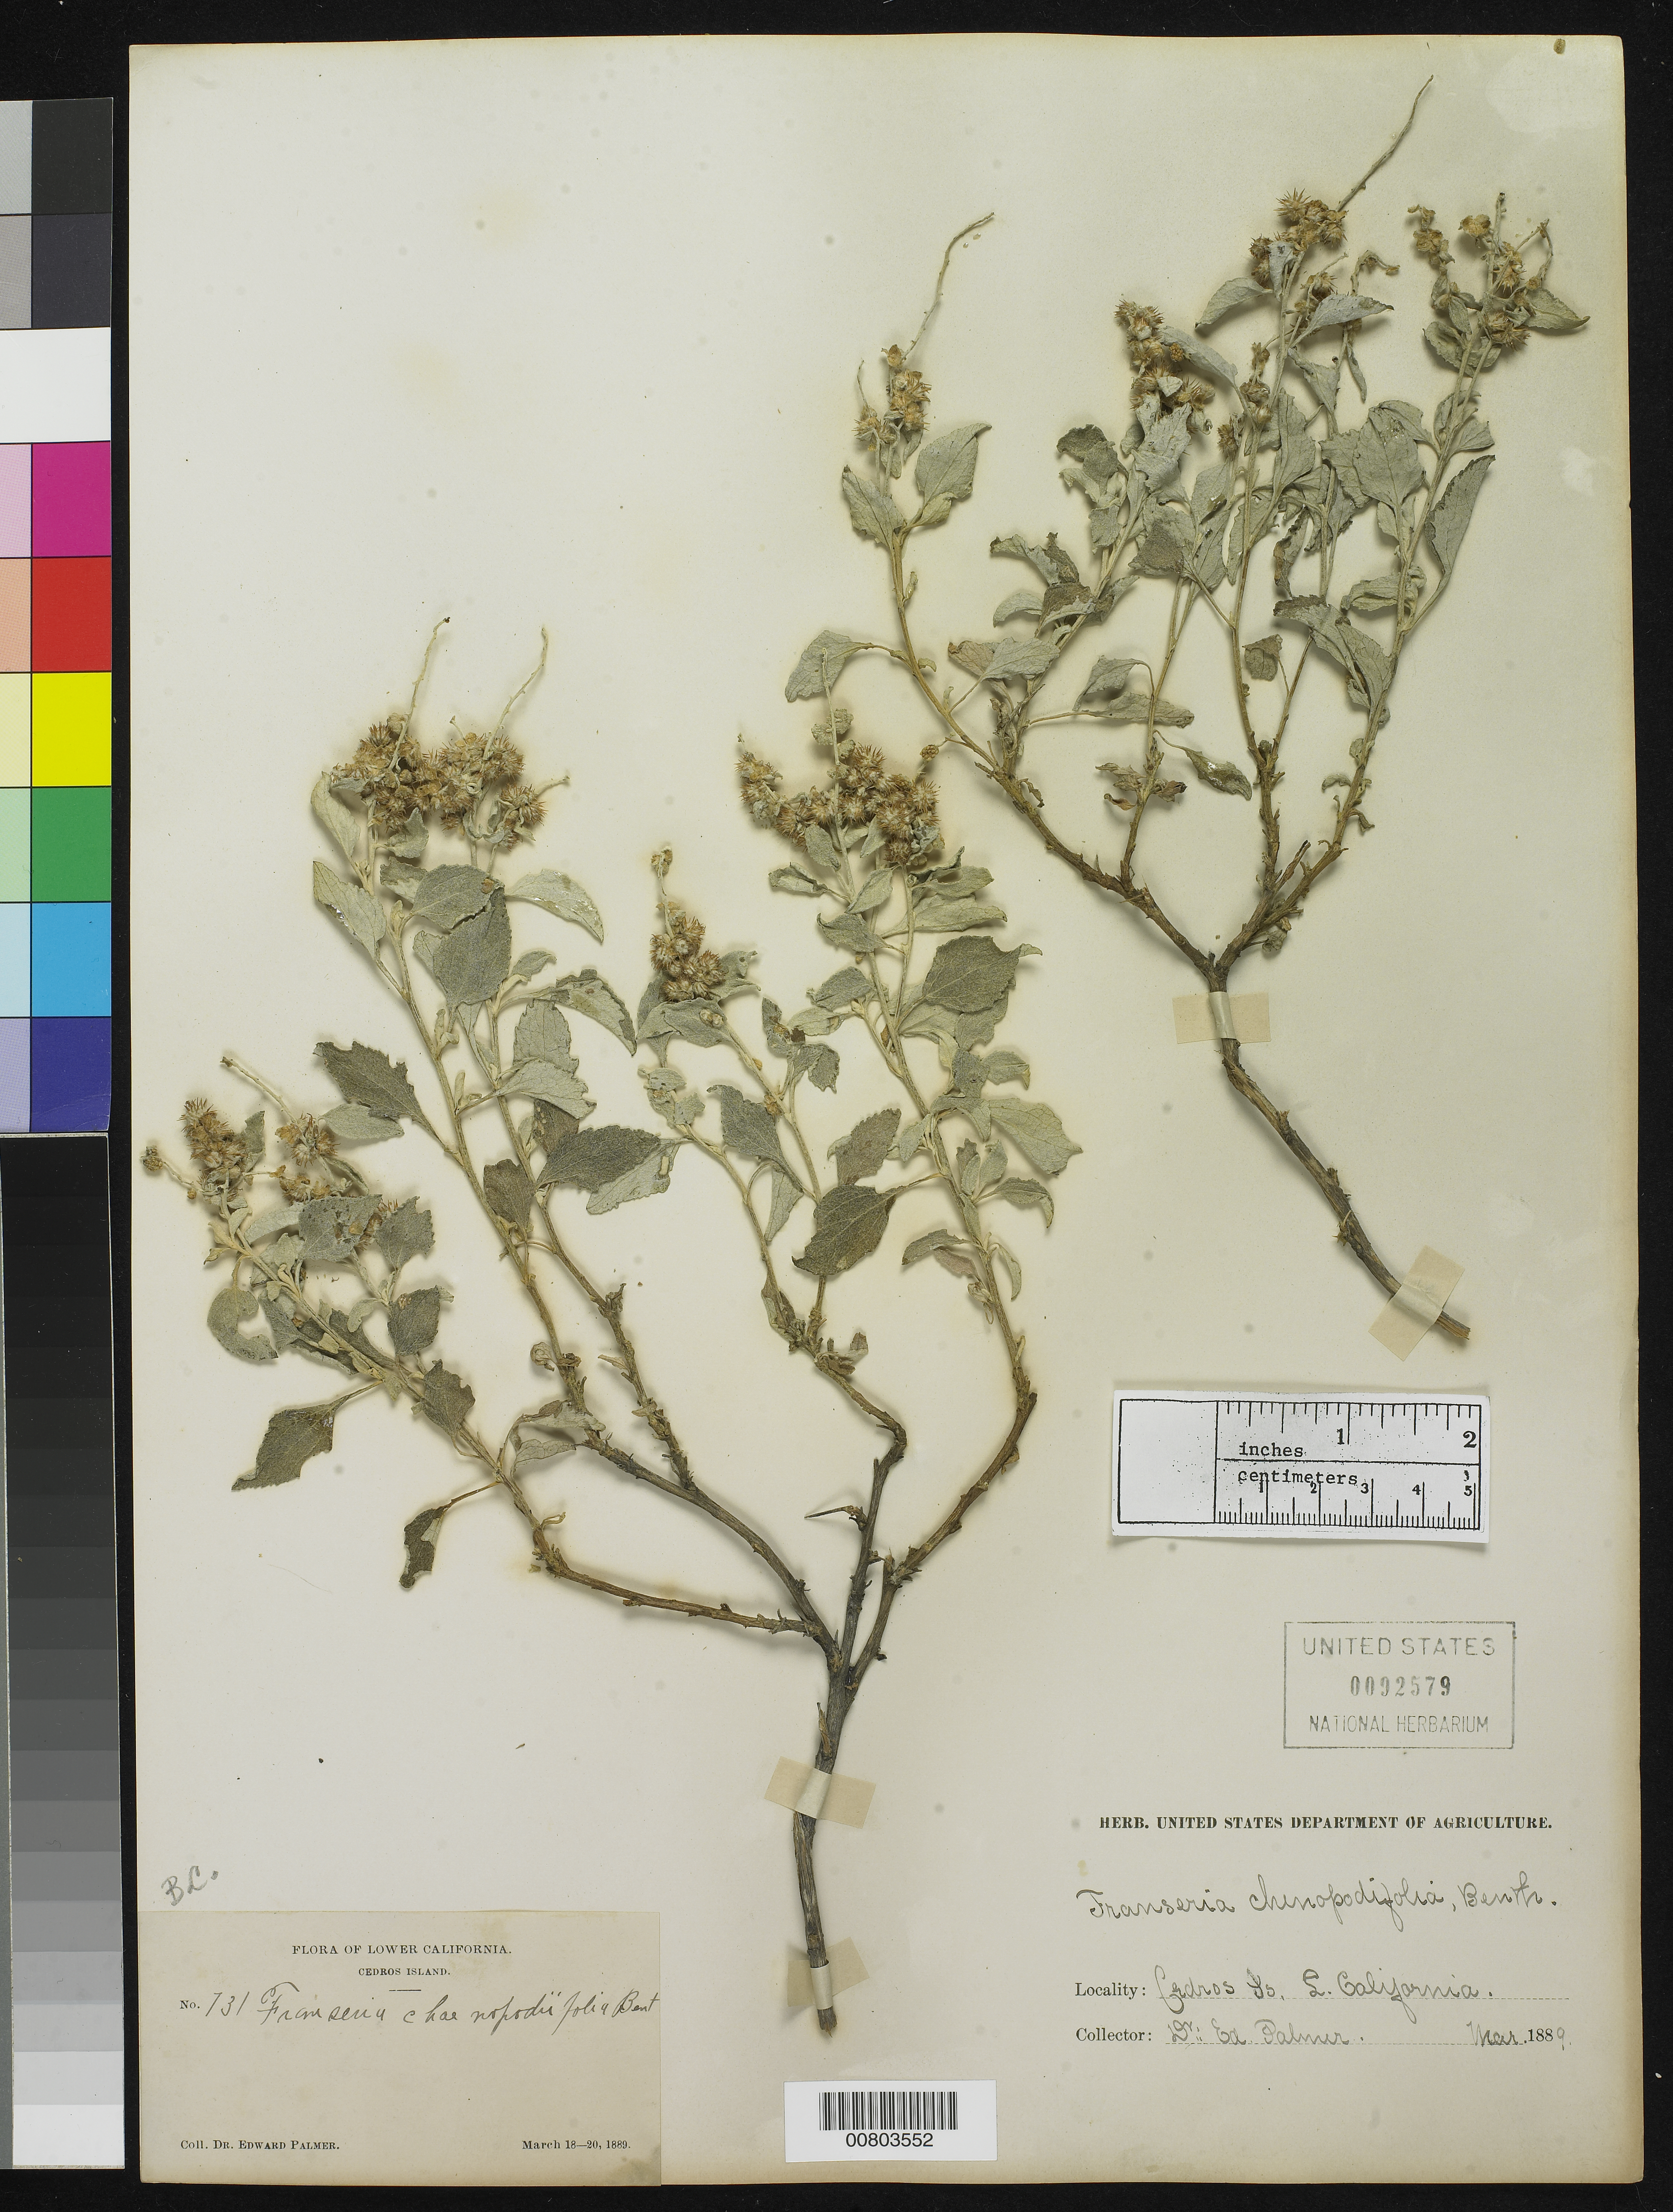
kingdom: Plantae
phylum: Tracheophyta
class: Magnoliopsida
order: Asterales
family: Asteraceae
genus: Franseria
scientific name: Franseria chenopodiifolia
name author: Benth.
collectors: E. Palmer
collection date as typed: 18 Mar 1889 to 20 Mar 1889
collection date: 1889-03-18/1889-03-20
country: Mexico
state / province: Baja California Norte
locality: Cedros Island, Baja California.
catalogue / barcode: US 92579